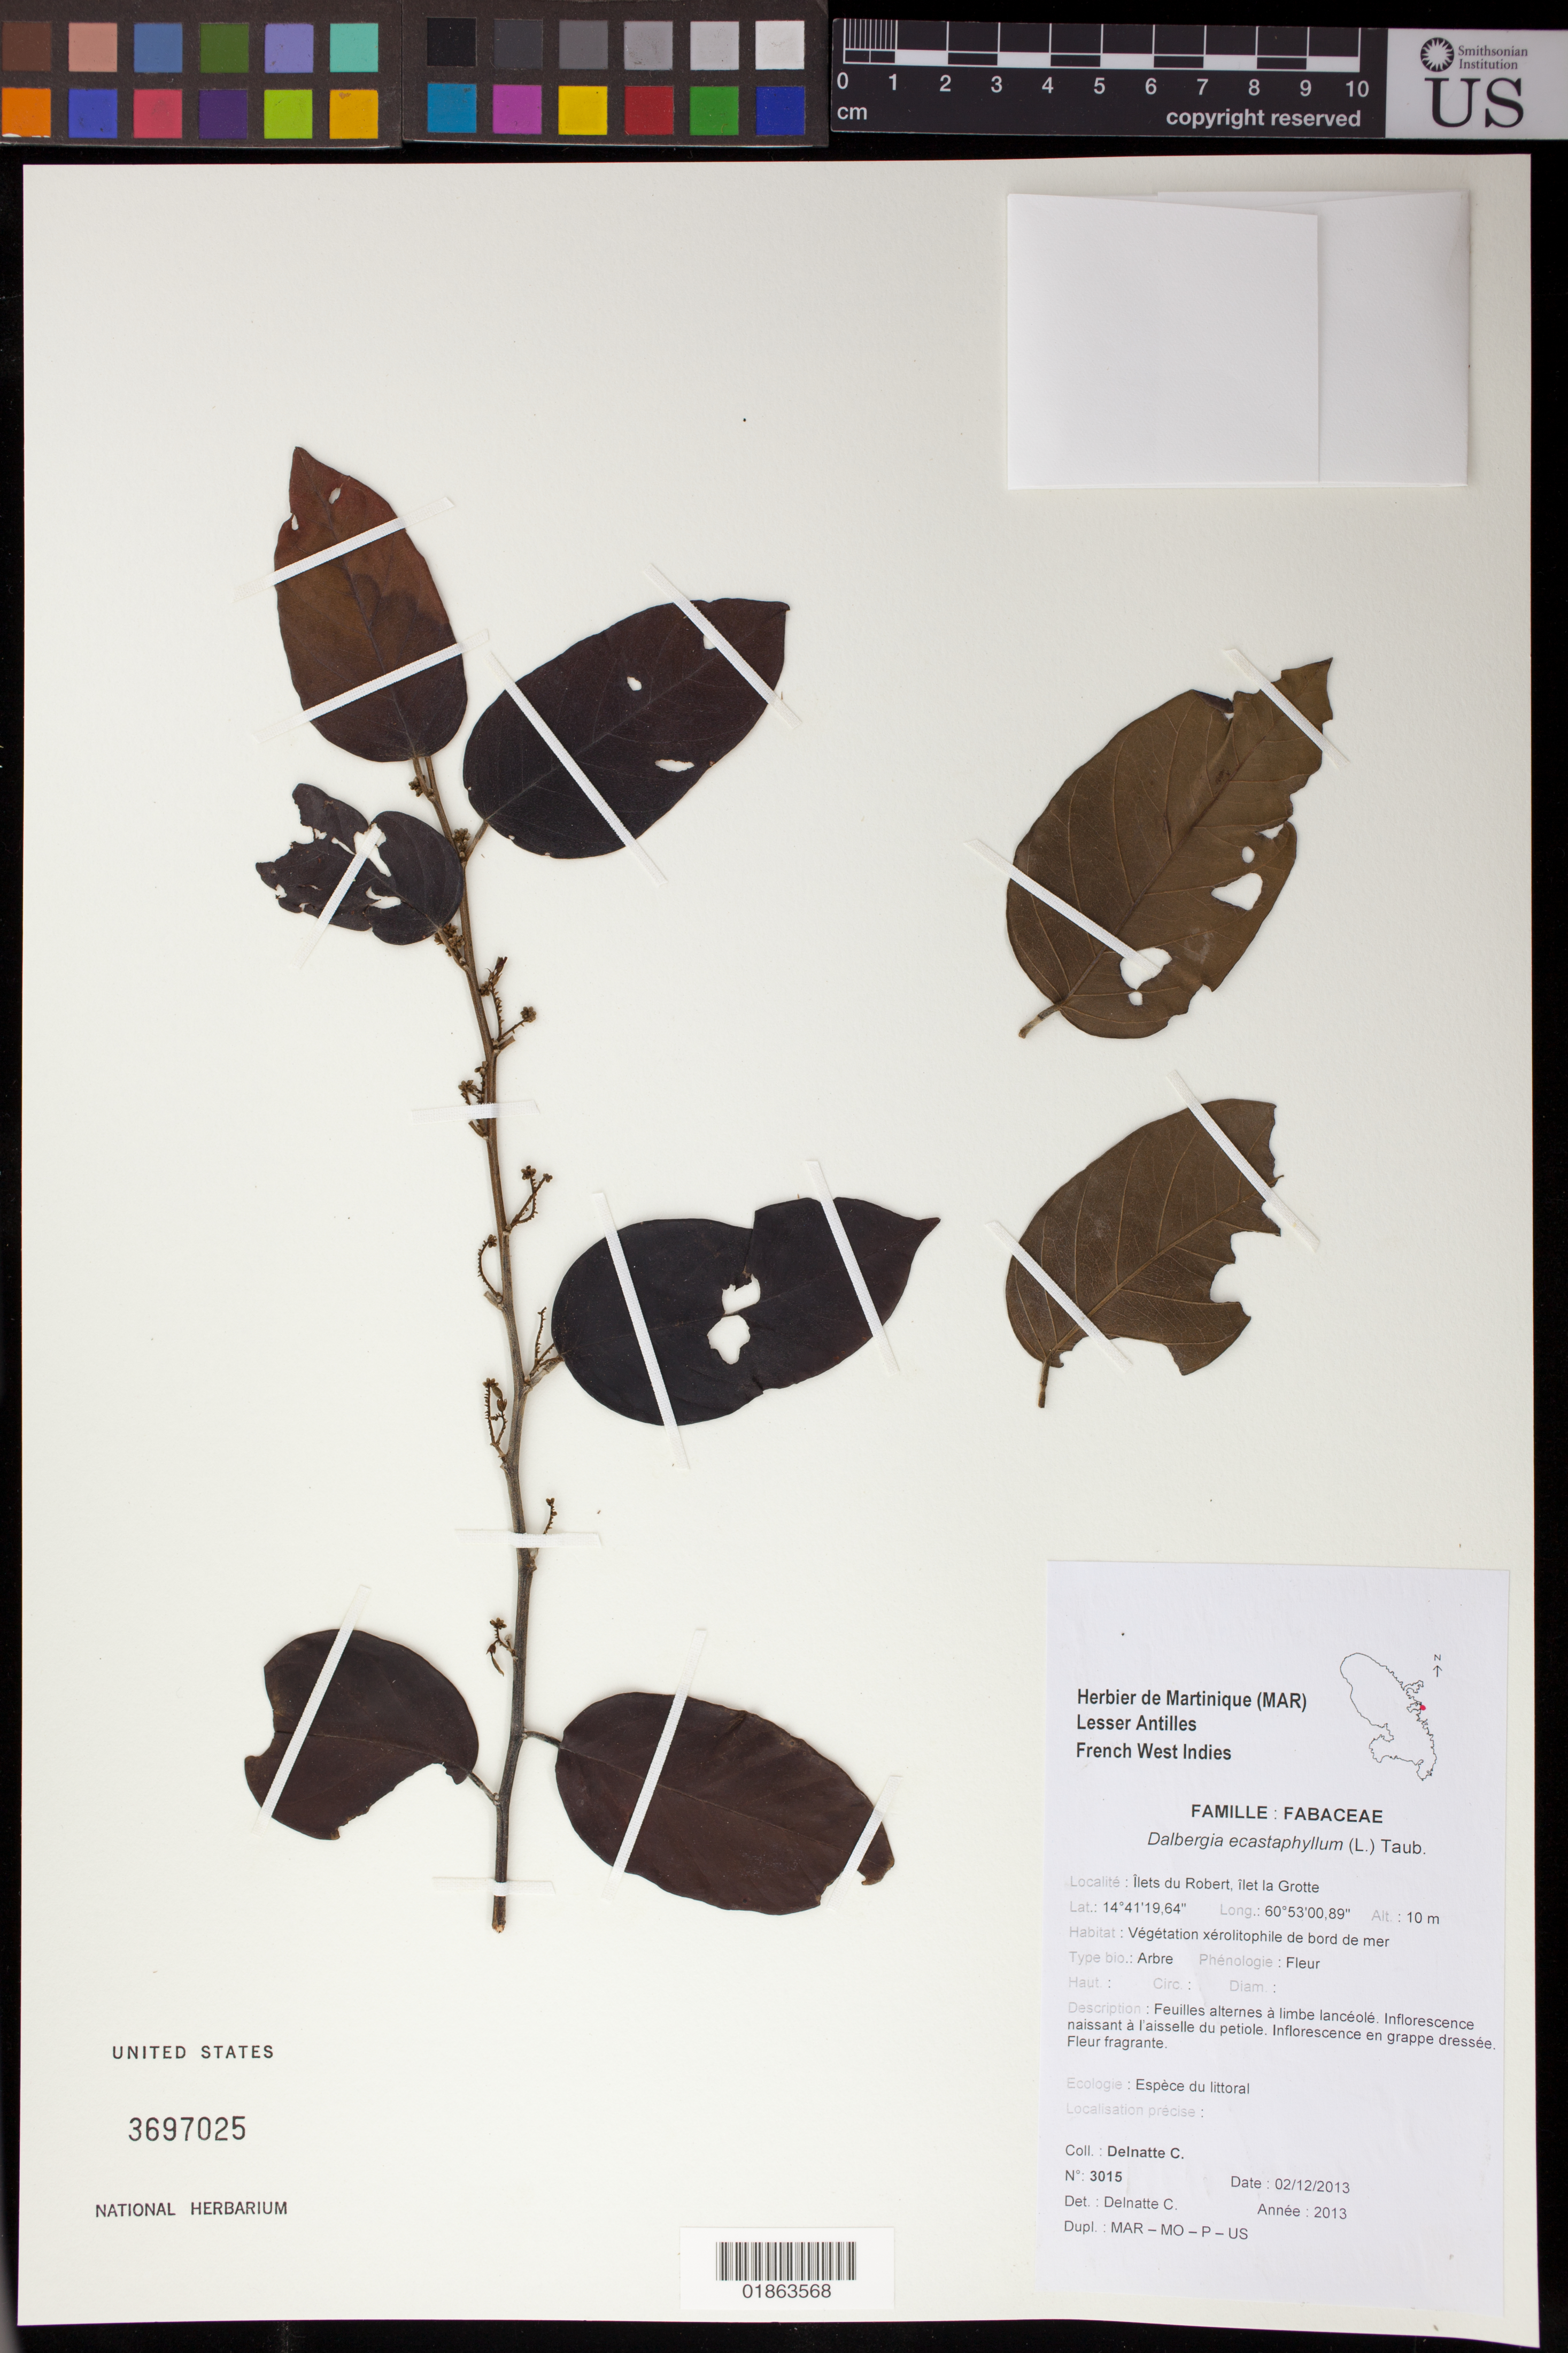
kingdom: Plantae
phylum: Tracheophyta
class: Magnoliopsida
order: Fabales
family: Fabaceae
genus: Dalbergia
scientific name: Dalbergia ecastaphyllum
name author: (L.) Taub.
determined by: Delnatte, C.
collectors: C. Delnatte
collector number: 3015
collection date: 2013-12-02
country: Martinique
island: Martinique I.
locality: Ilets du Robert, îlt la Grotte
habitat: Végétation xérolitophile de bord de mer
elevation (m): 10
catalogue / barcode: US 3697025